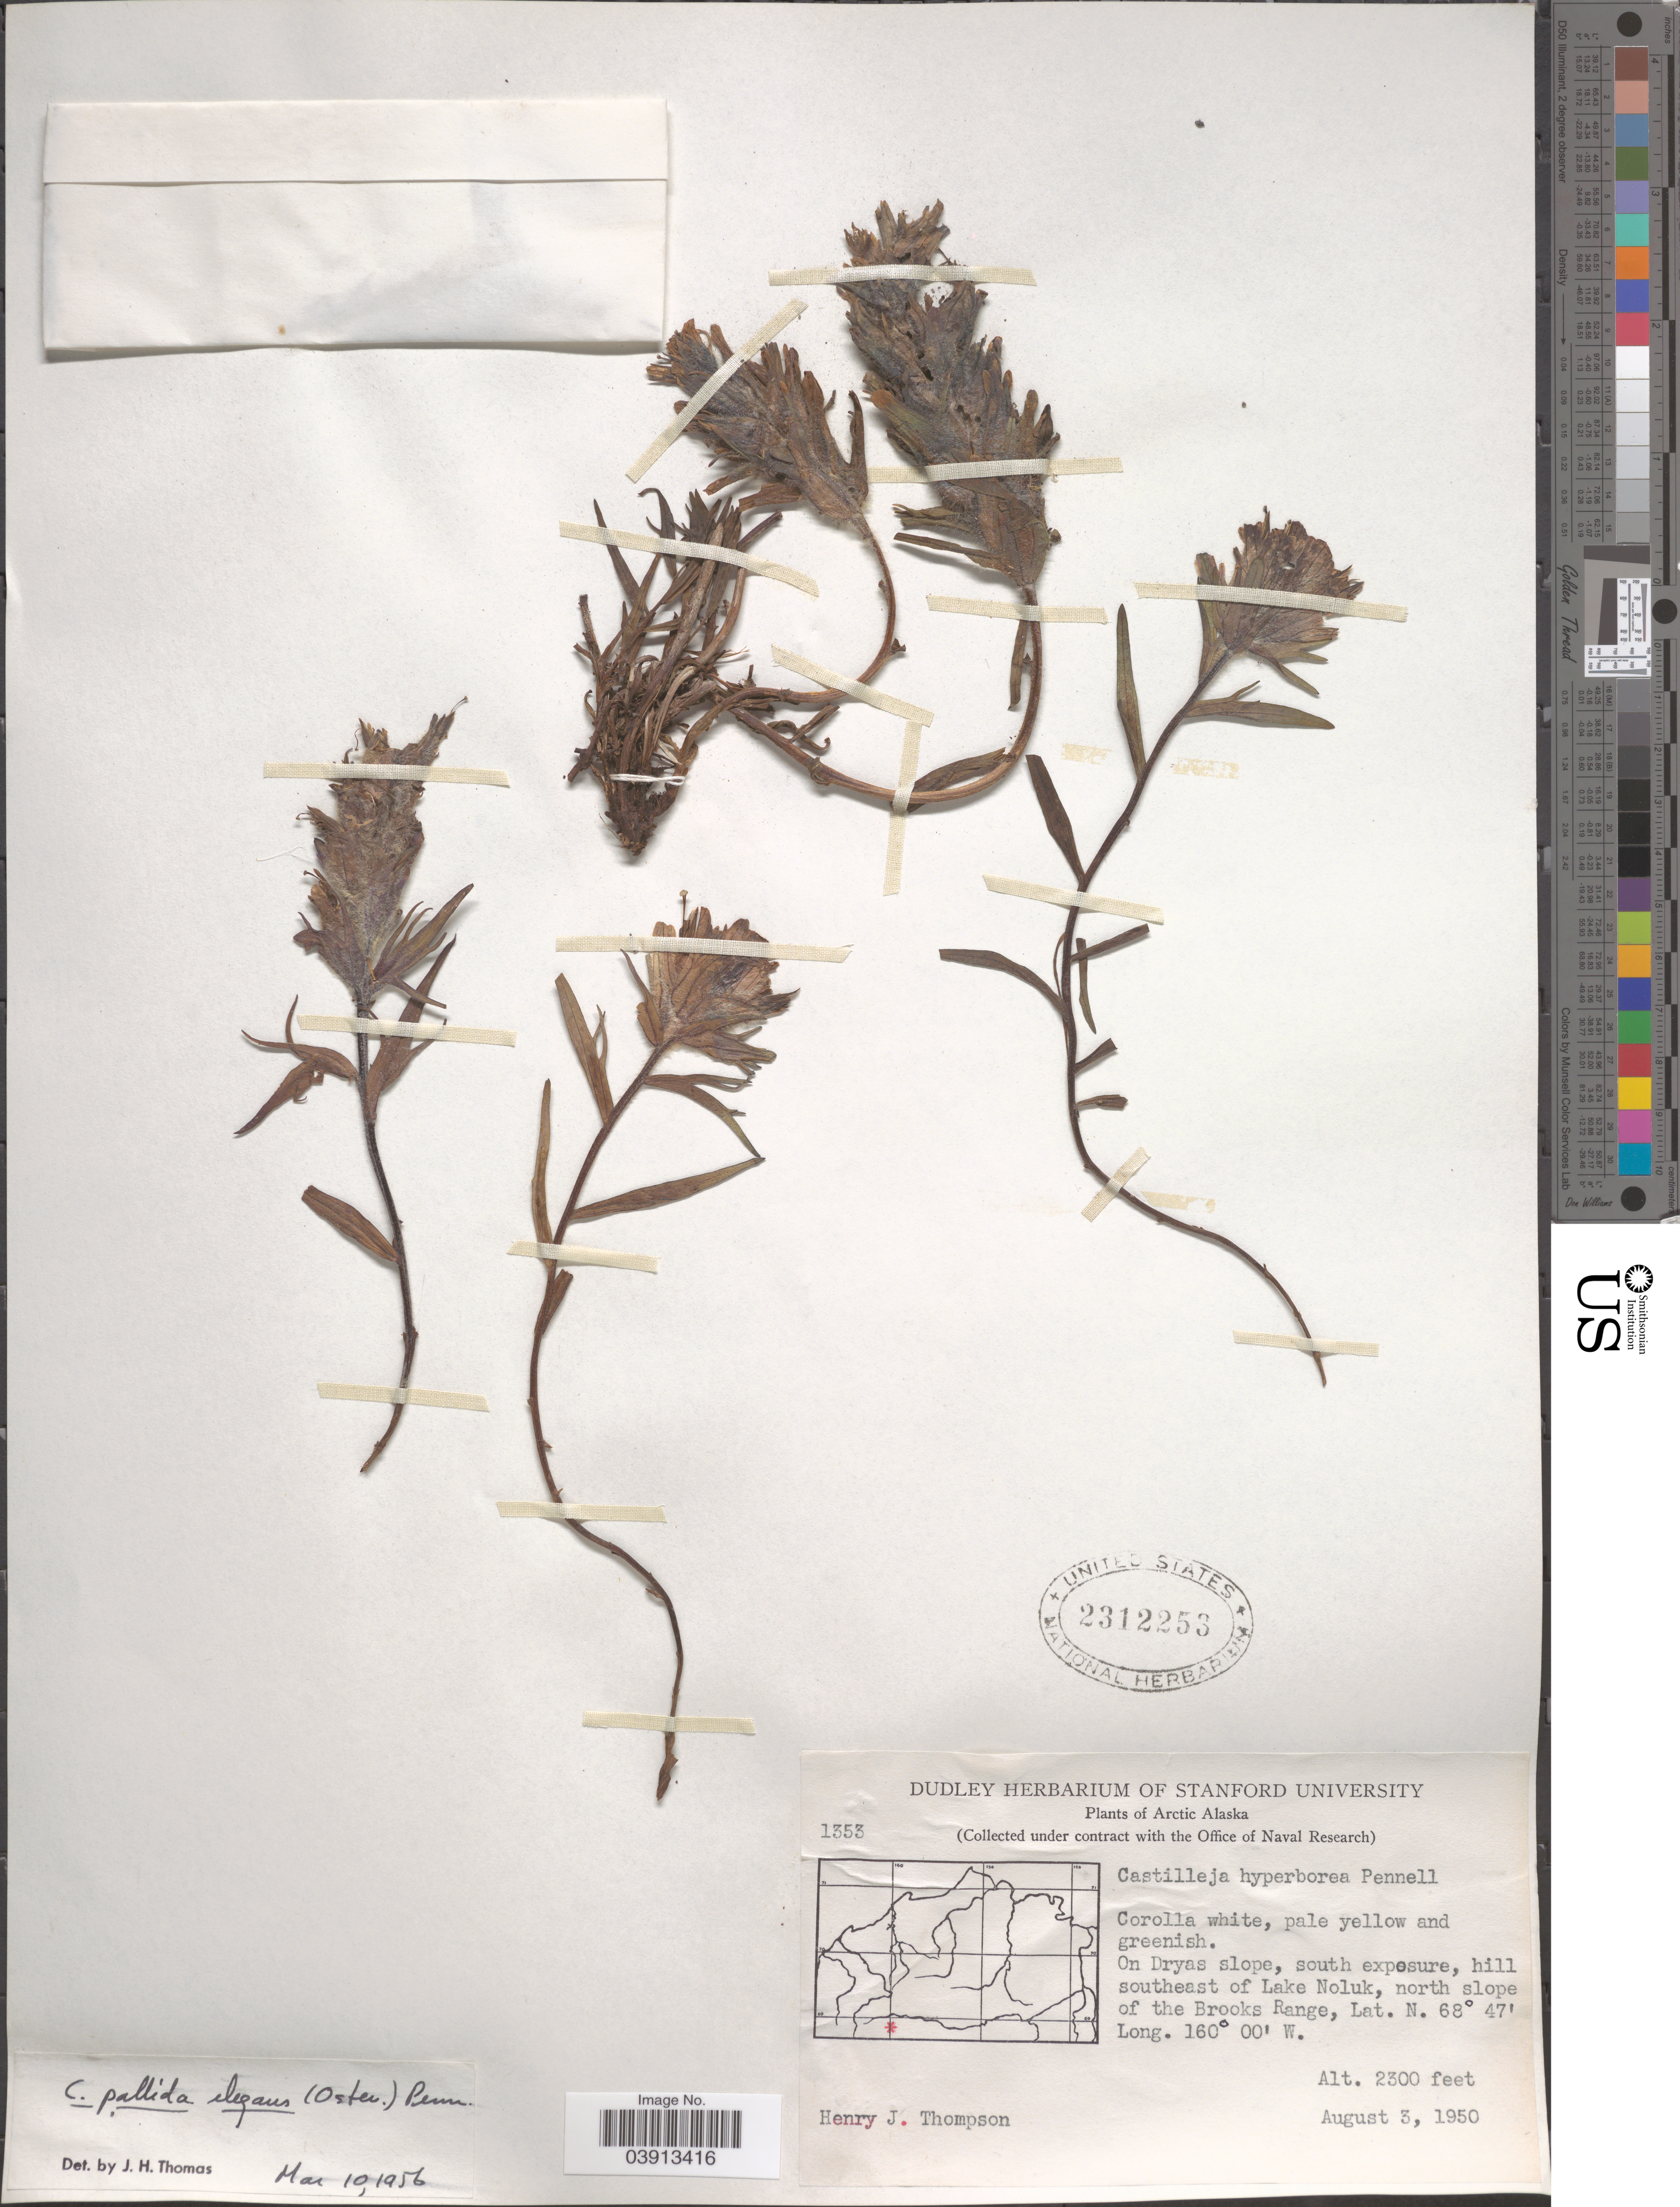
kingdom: Plantae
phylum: Tracheophyta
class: Magnoliopsida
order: Lamiales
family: Orobanchaceae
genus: Castilleja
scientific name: Castilleja pallida var. elegans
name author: (Malte) Pennell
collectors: H. J. Thompson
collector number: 1353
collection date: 1950-08-03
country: United States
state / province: Alaska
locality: Arctic Alaska. On Dryas slope, south exposure, hill southeast of Lake Noluk, north slope of the Brooks Range.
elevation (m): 701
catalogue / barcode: US 2312253